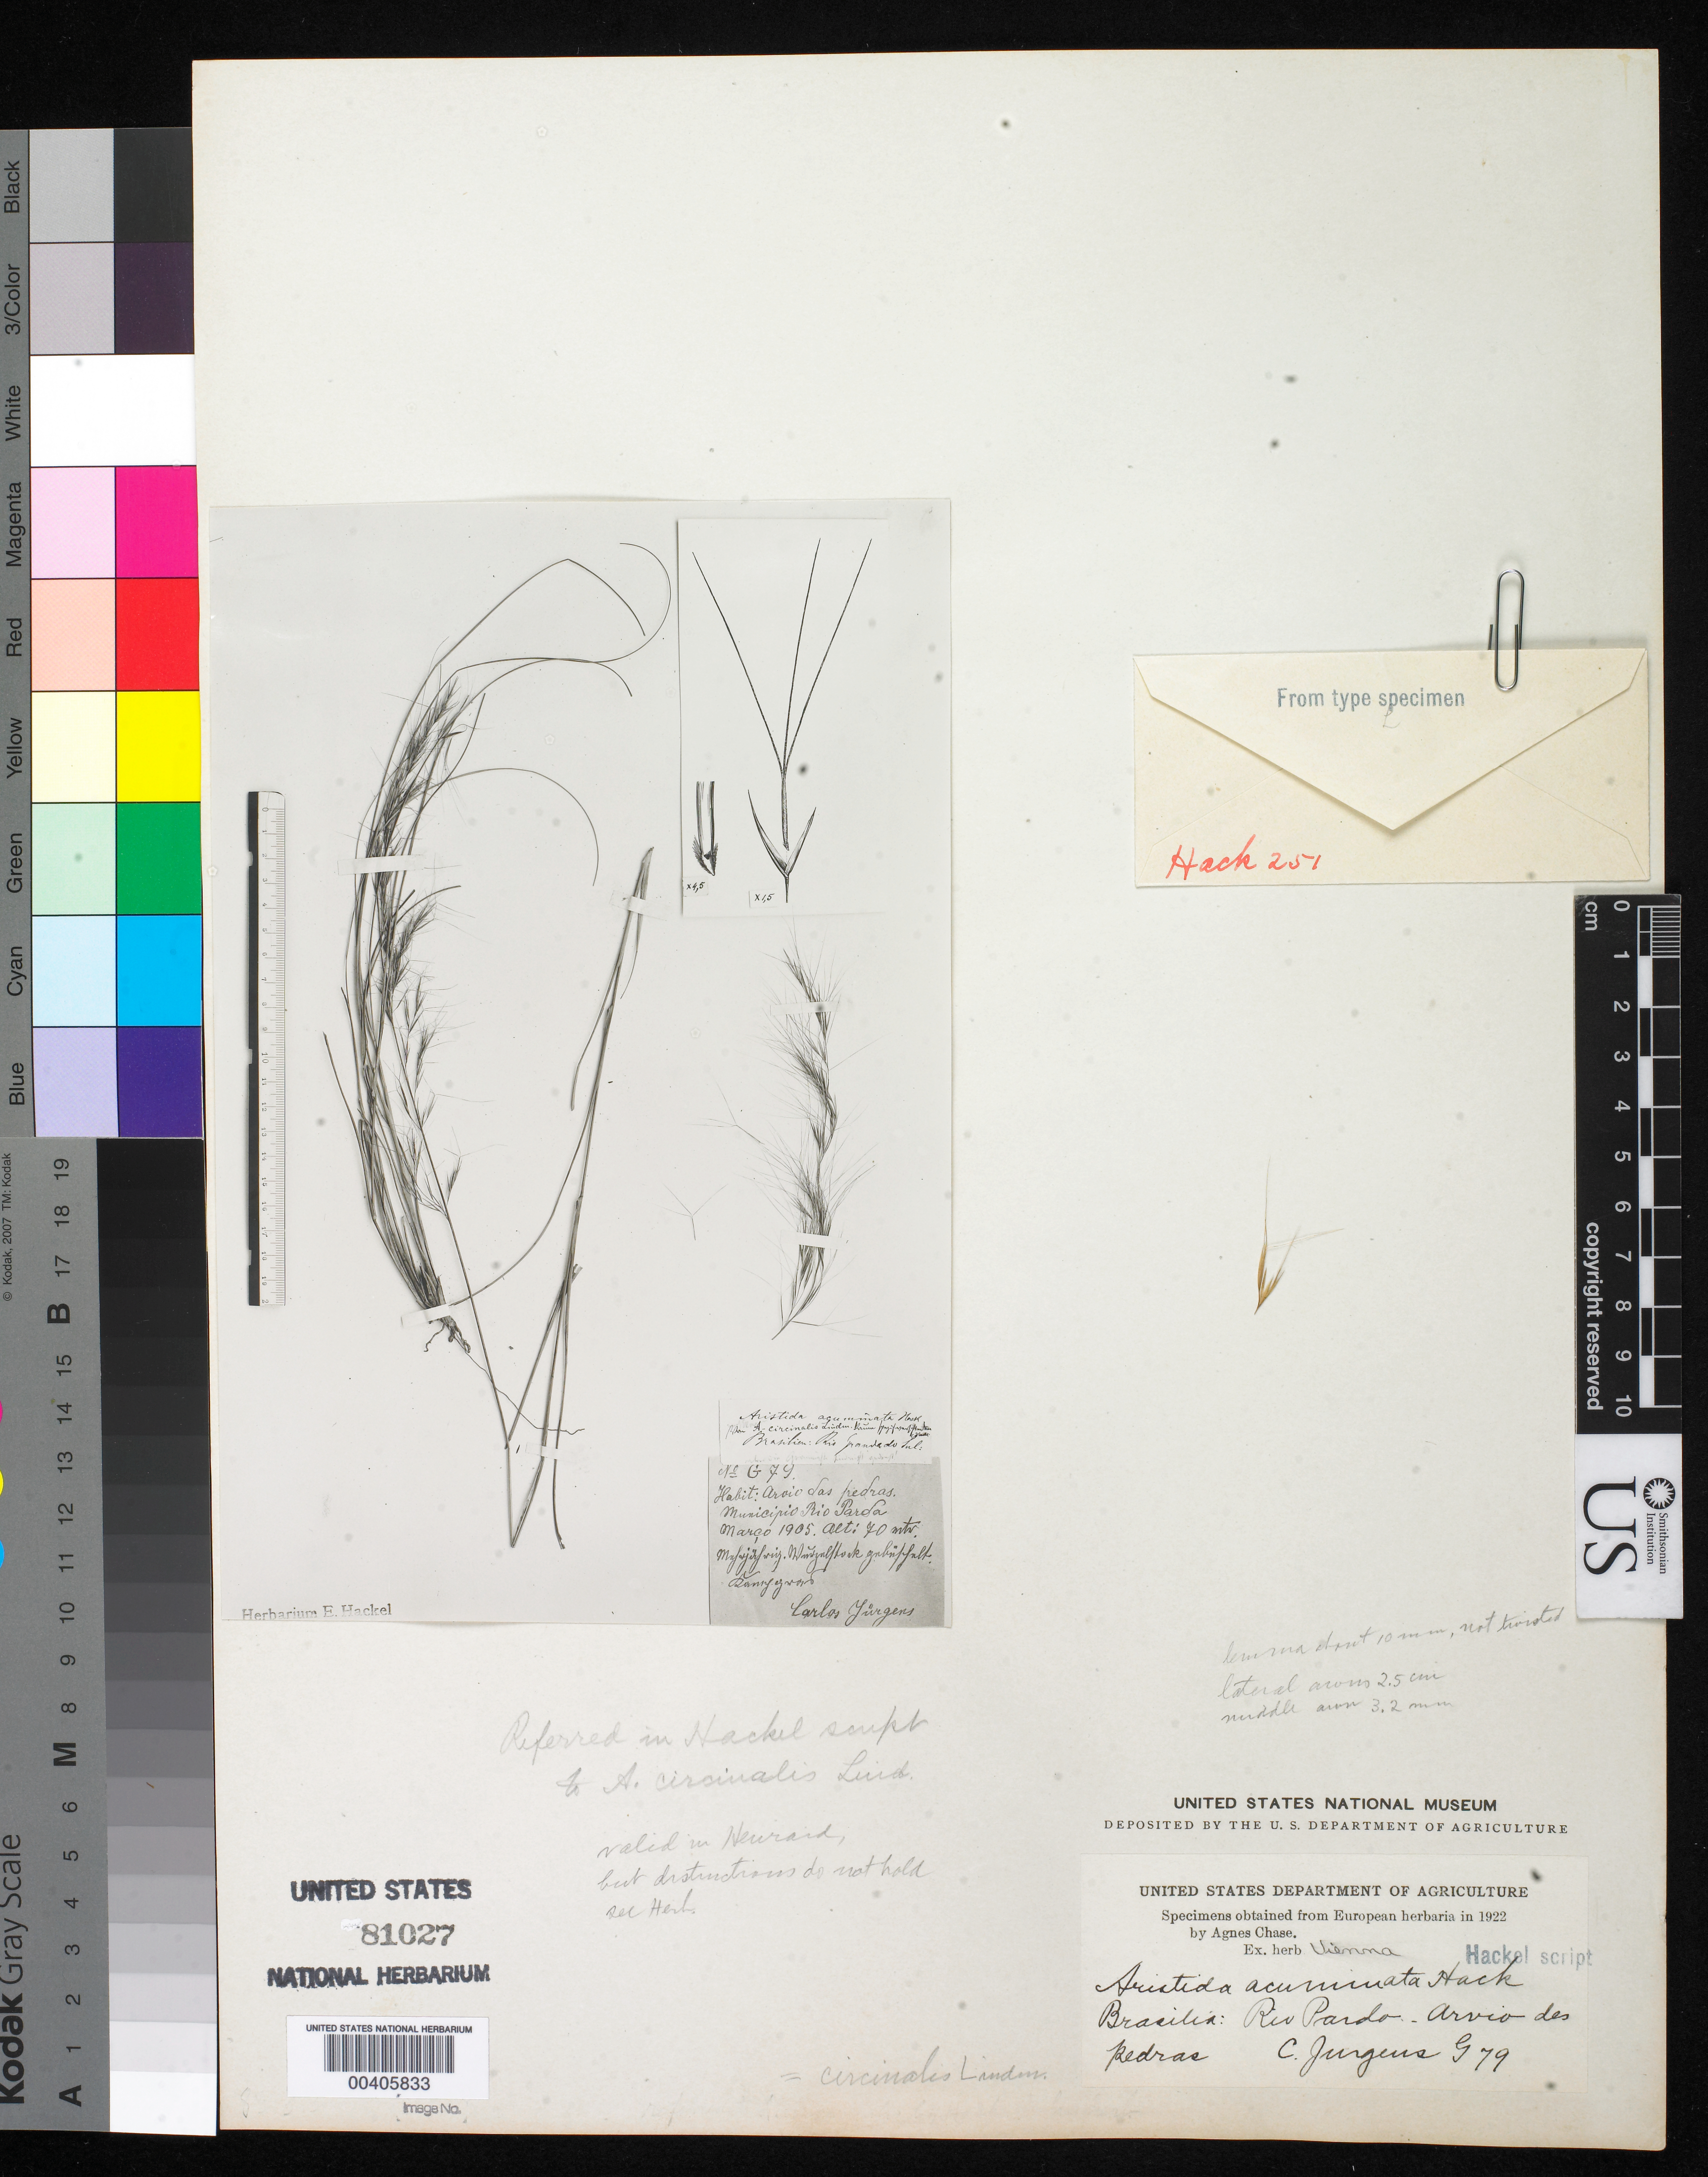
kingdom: Plantae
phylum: Tracheophyta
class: Liliopsida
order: Poales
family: Poaceae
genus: Aristida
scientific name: Aristida acuminata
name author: Hack.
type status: Type Fragment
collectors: C. Juergens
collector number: G 79 (Hackel 251)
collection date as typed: Mar 1905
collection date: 1905-03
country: Brazil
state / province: Rio Grande do Sul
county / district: Rio Pardo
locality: Near Arvio das Pedras.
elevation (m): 70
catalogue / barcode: US 81027